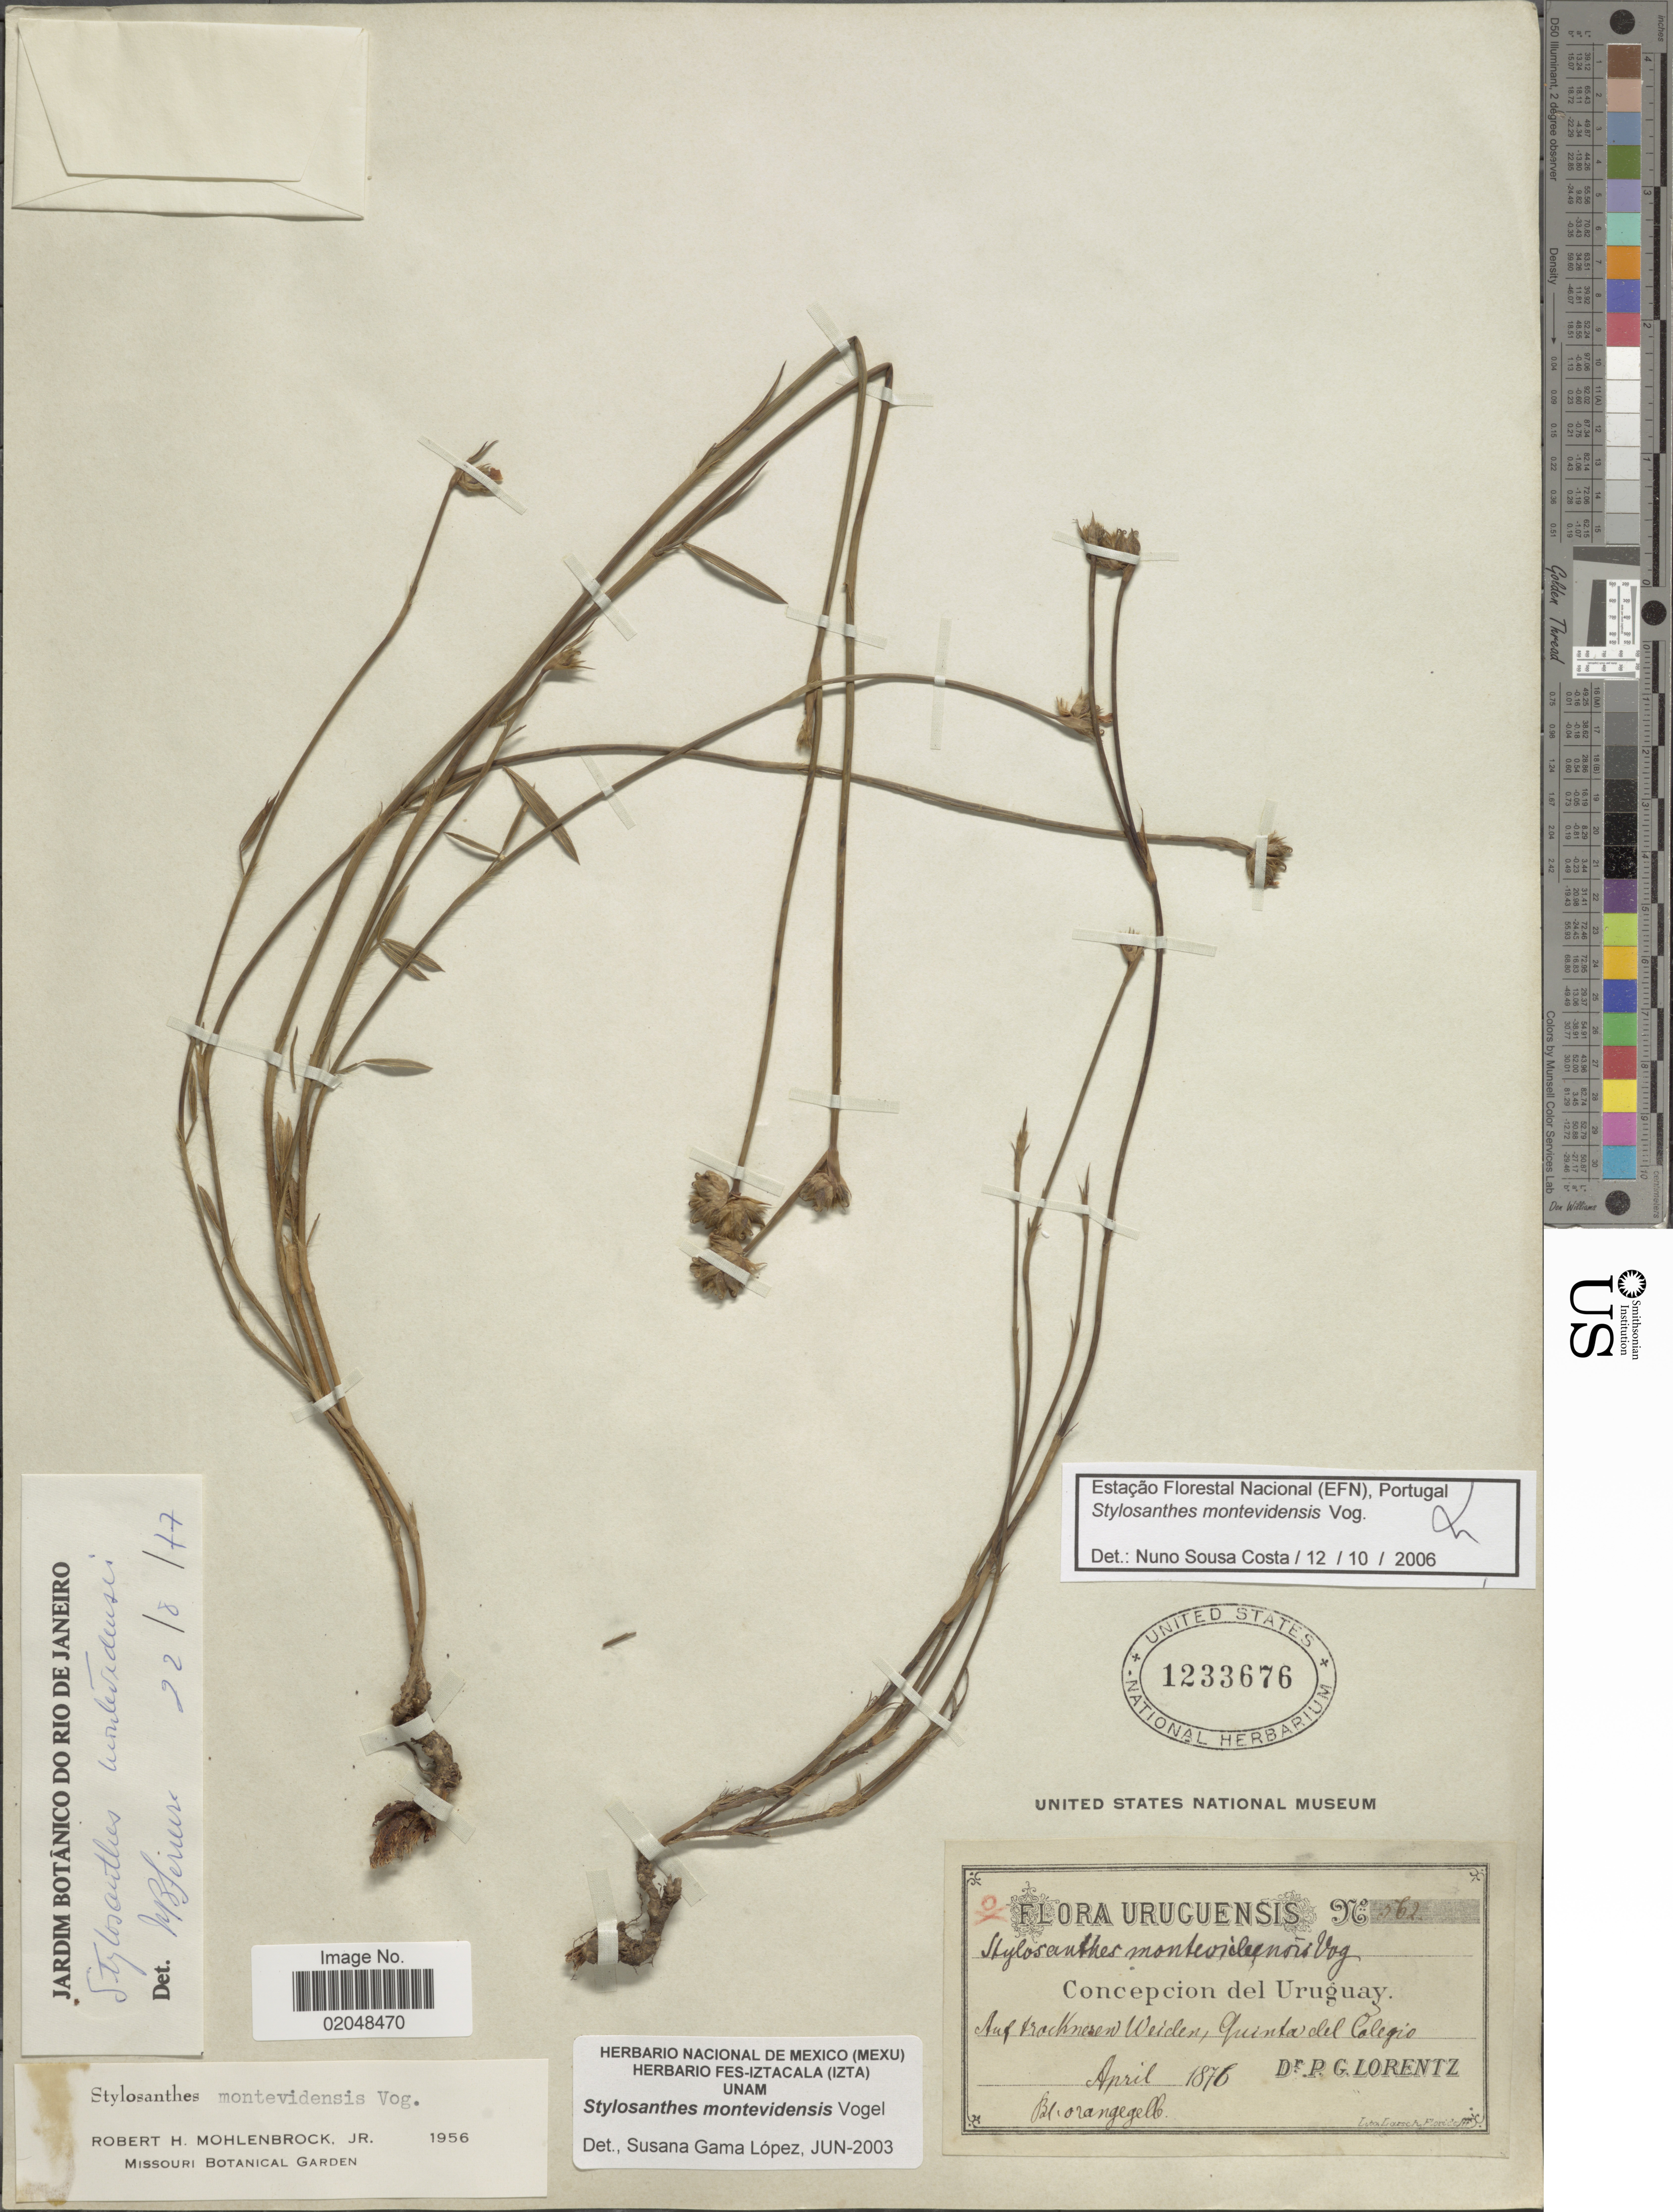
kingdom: Plantae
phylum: Tracheophyta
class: Magnoliopsida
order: Fabales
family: Fabaceae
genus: Stylosanthes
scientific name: Stylosanthes montevidensis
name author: Vogel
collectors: P. G. Lorentz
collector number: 562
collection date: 1876-04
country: Uruguay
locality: Quinta del Colegio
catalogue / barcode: US 1233676